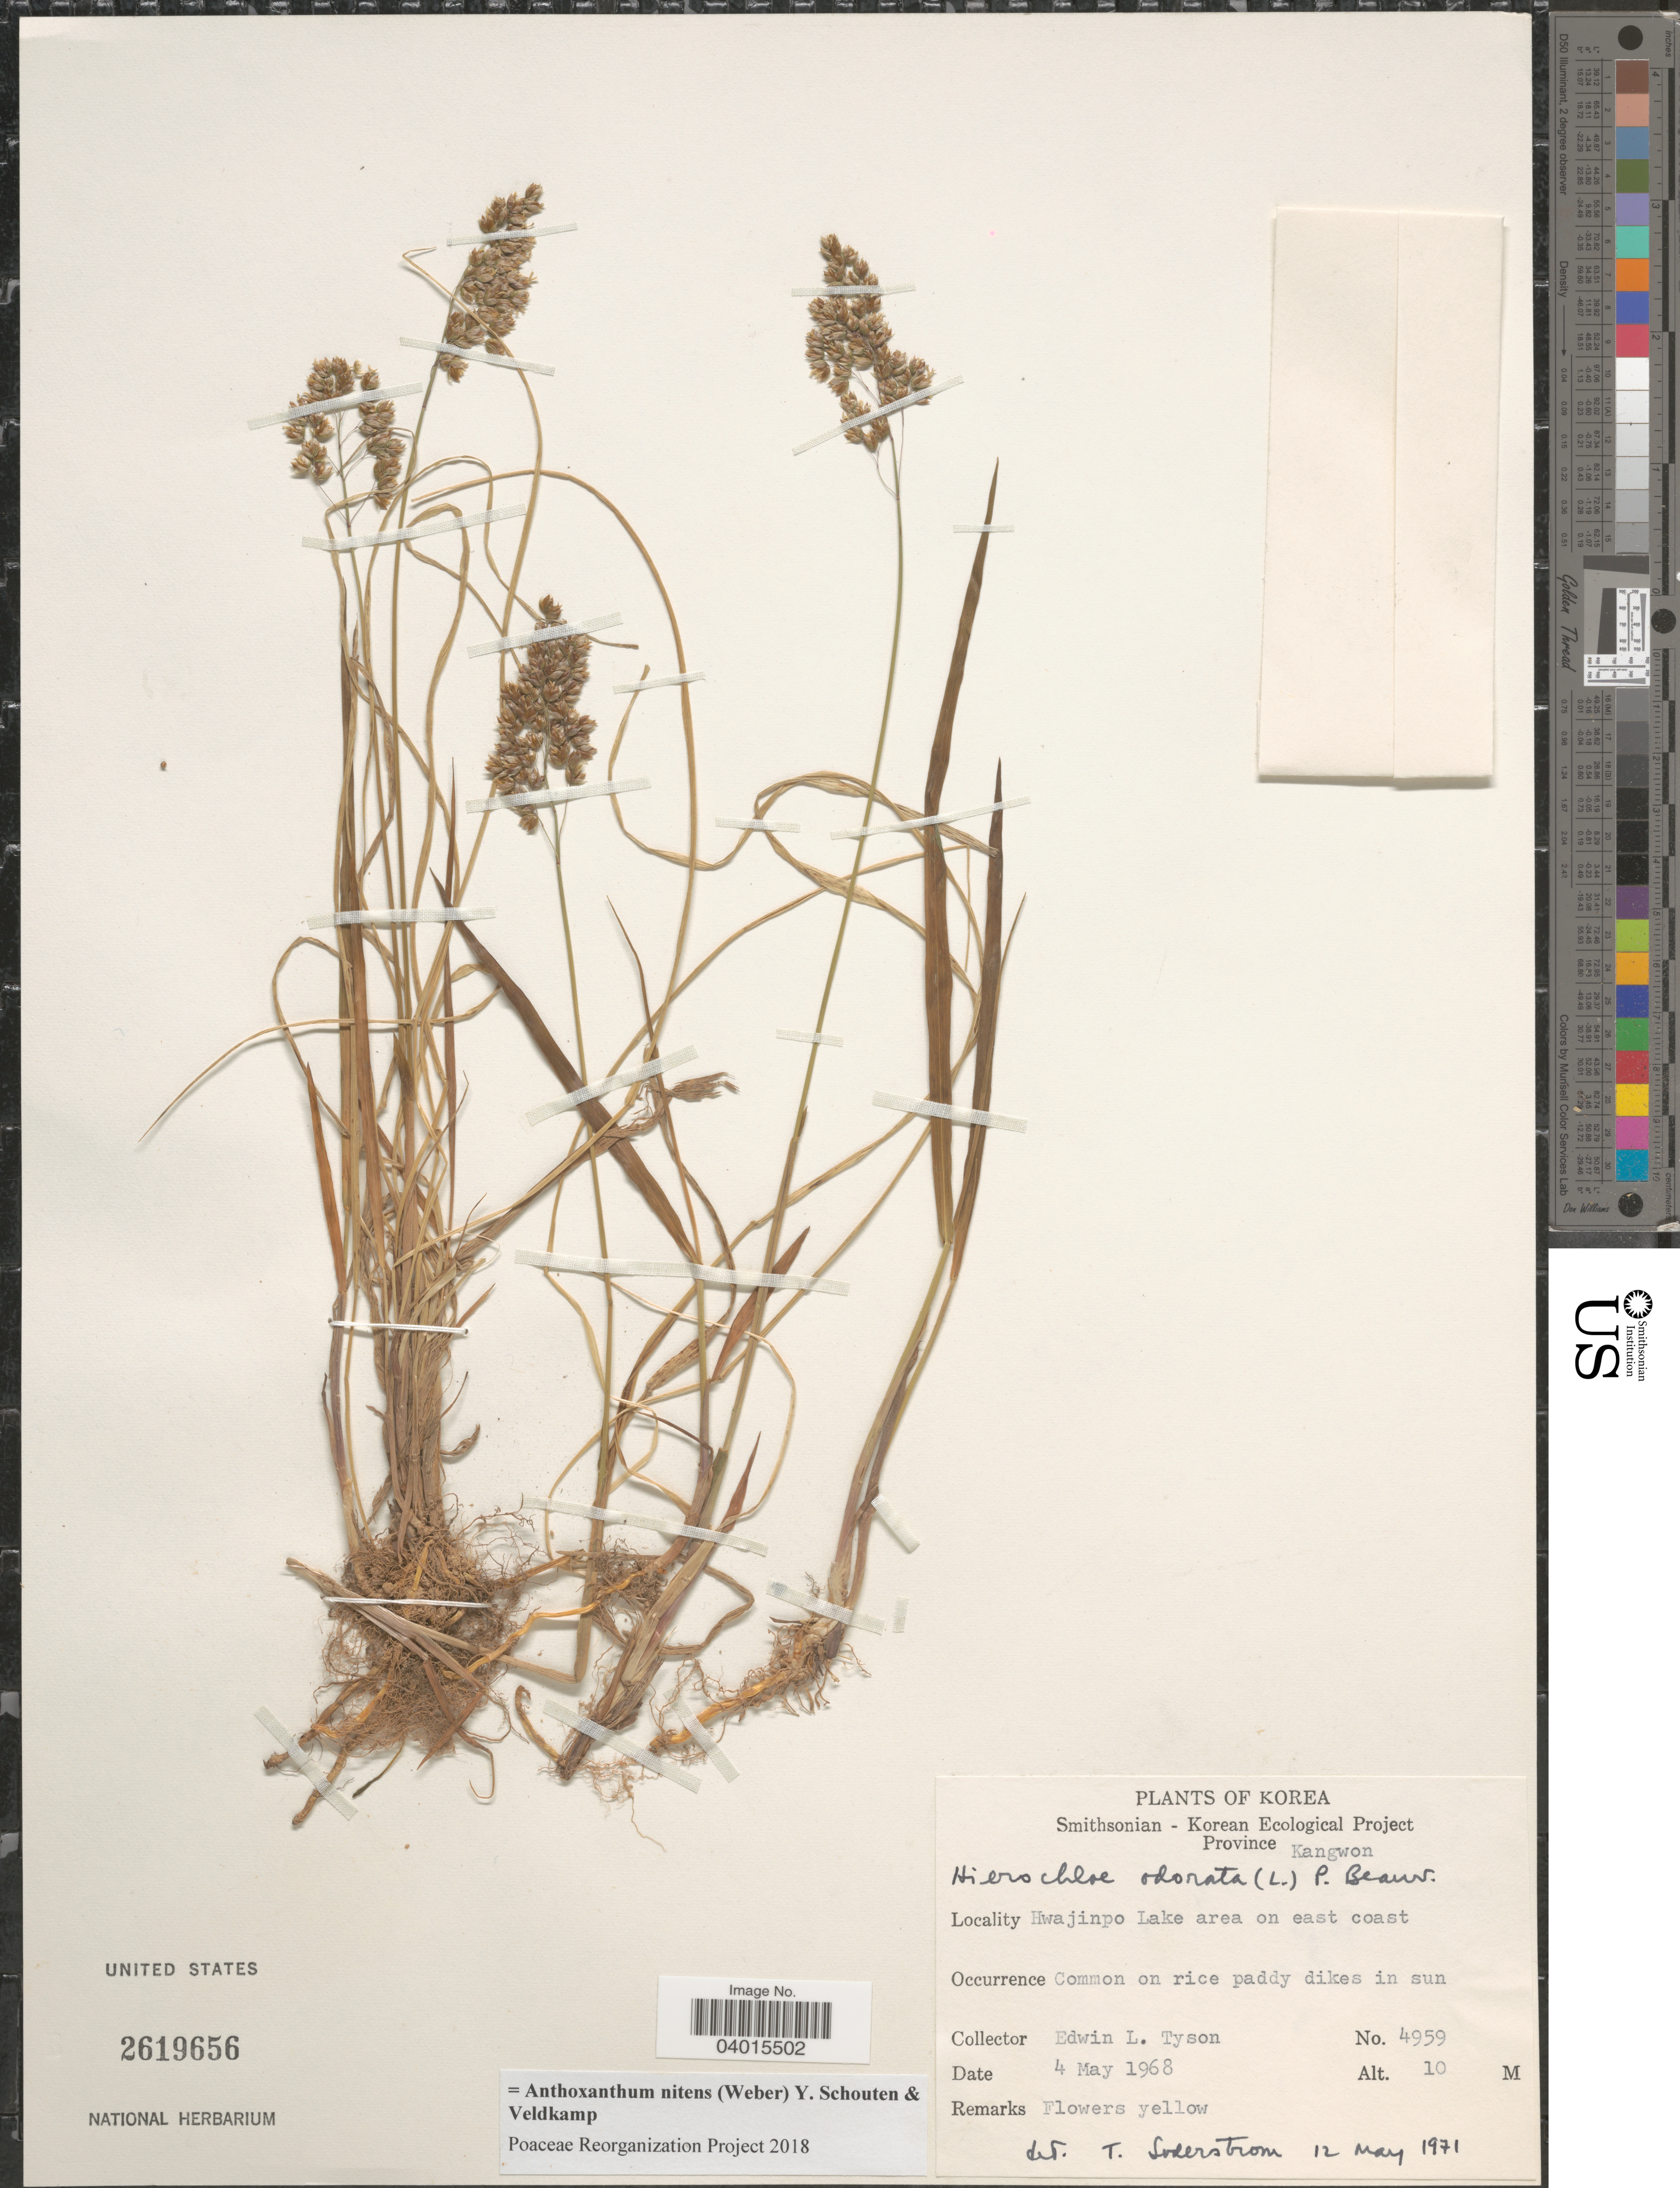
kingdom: Plantae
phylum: Tracheophyta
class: Liliopsida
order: Poales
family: Poaceae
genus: Anthoxanthum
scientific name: Anthoxanthum nitens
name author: (G.H. Weber) R.T.A. Schouten & Veldkamp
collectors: E. L. Tyson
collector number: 4959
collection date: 1968-05-04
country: North Korea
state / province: Kangwon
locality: Hwajinpo Lake area on east coast.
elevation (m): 10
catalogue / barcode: US 2619656